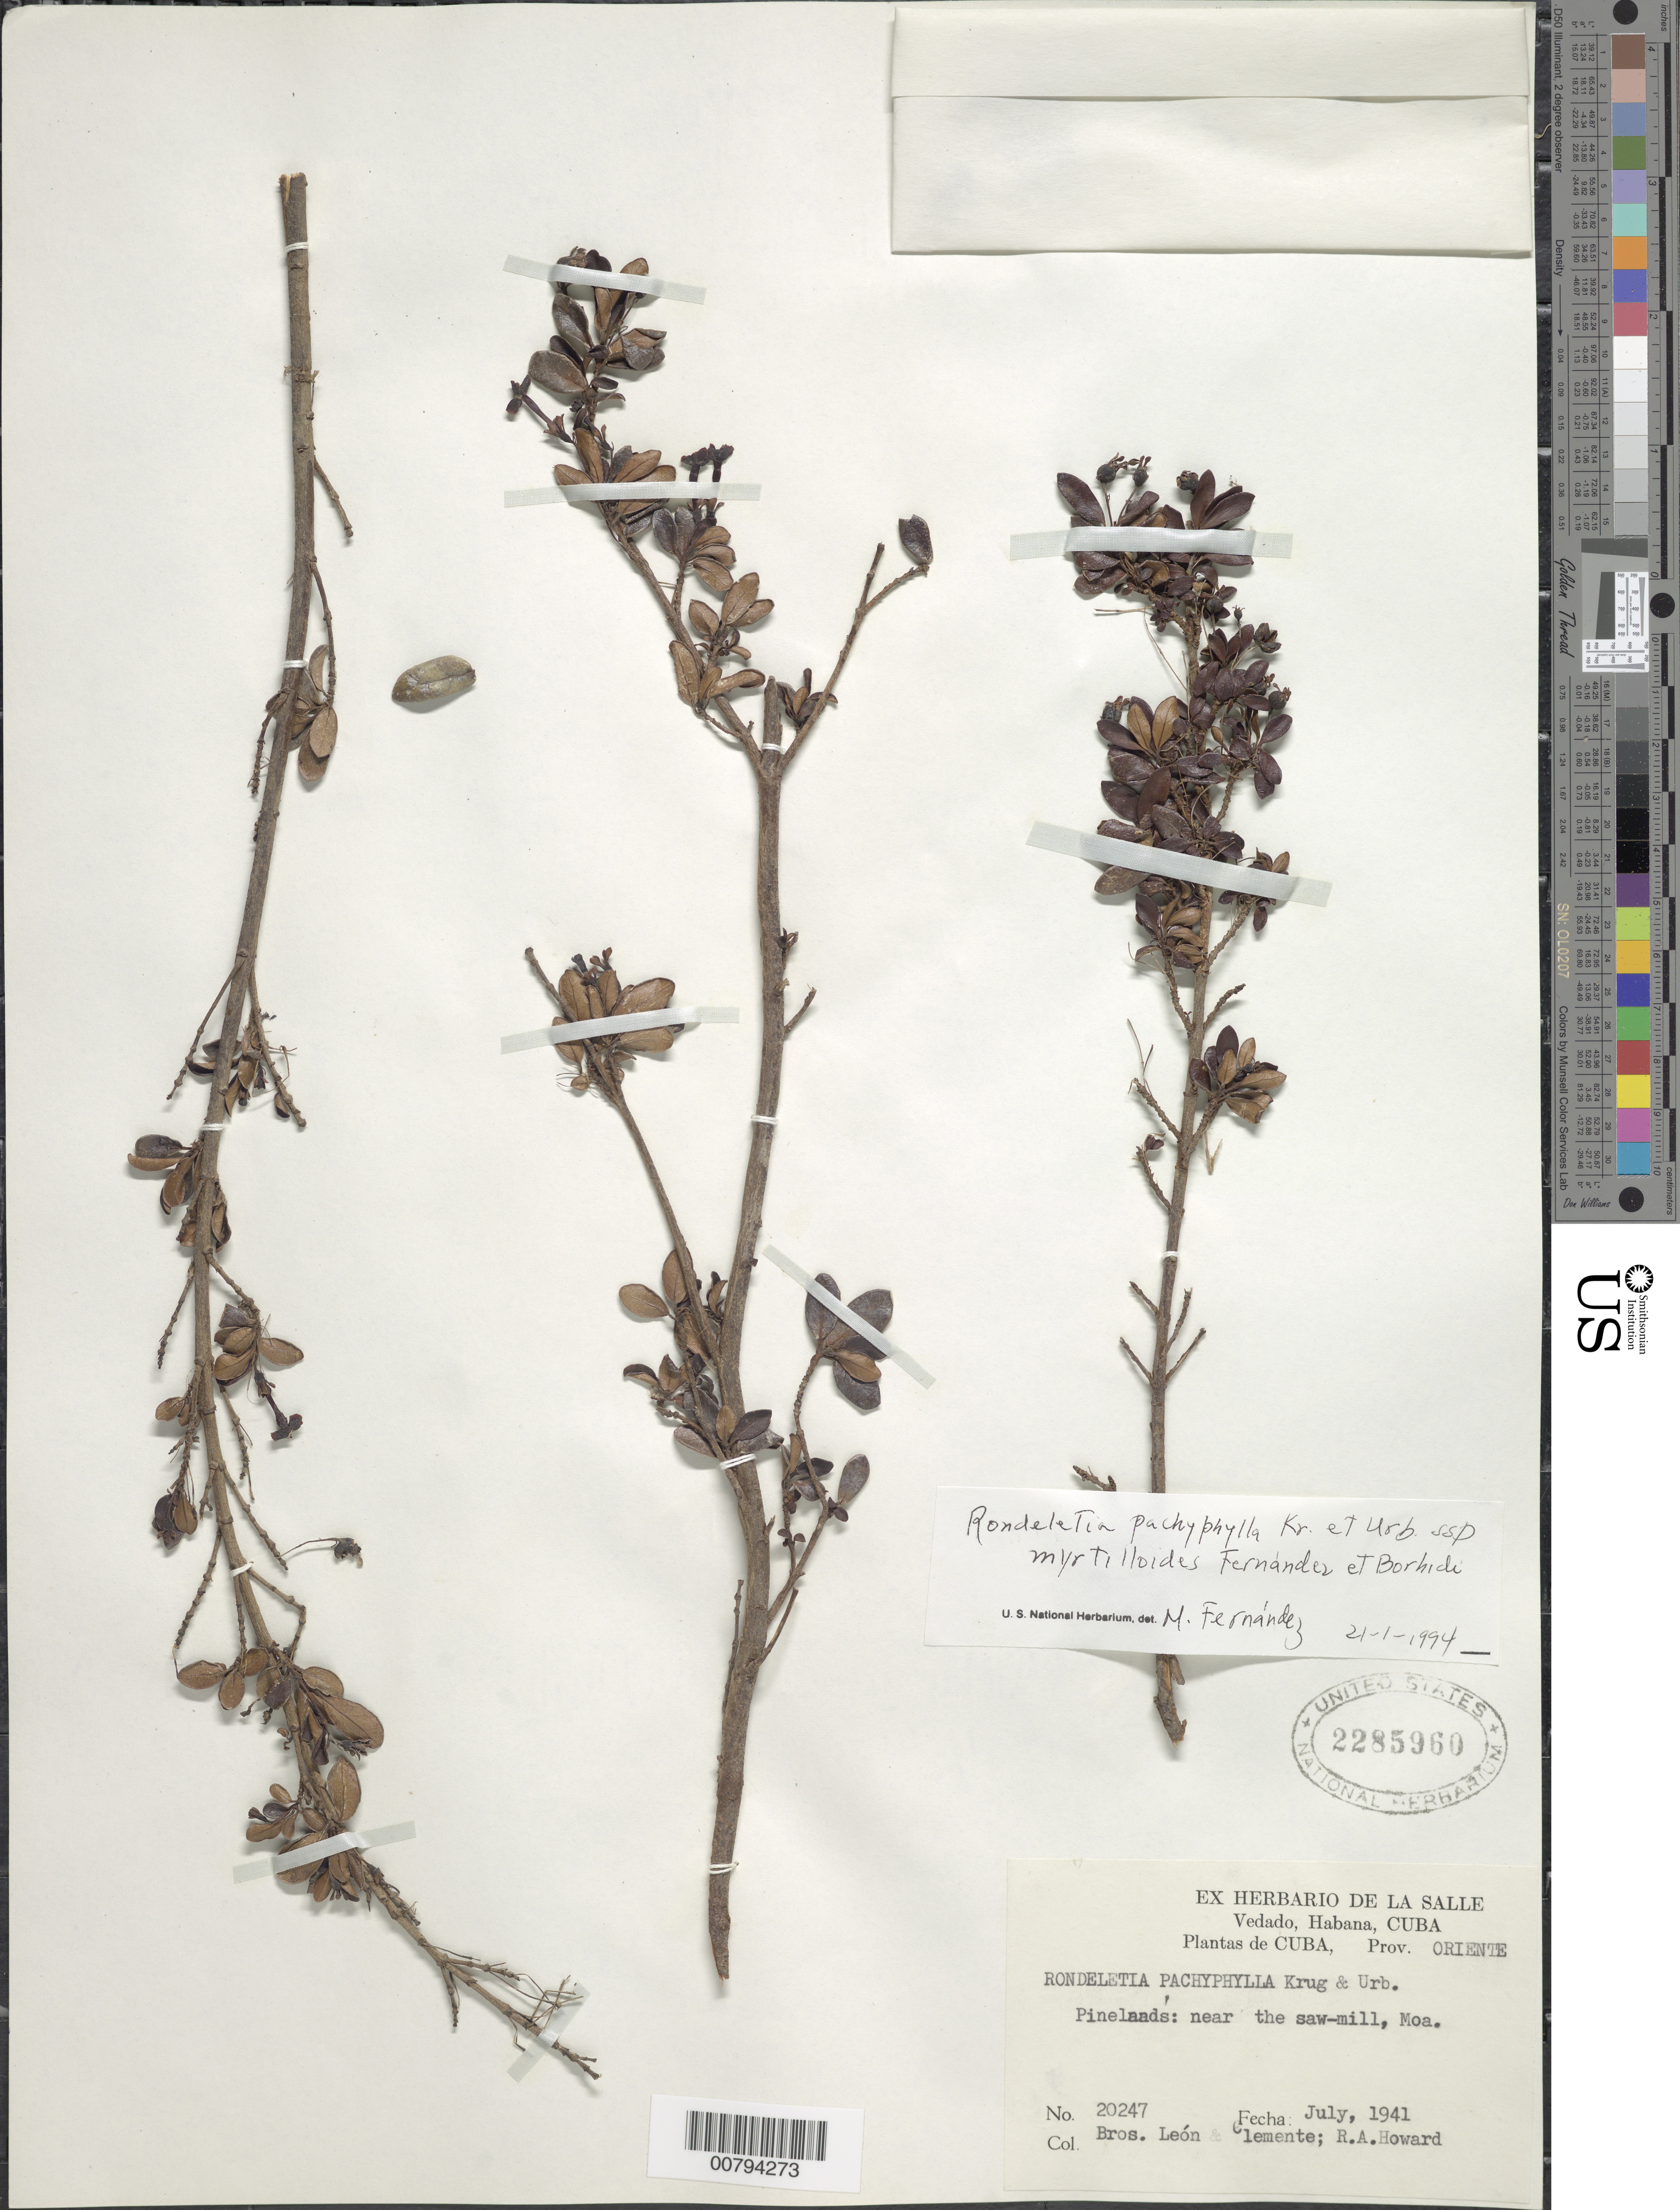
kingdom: Plantae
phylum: Tracheophyta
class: Magnoliopsida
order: Gentianales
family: Rubiaceae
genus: Rondeletia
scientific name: Rondeletia pachyphylla subsp. myrtilloides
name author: Fernández & Borhidi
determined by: Fernandez, M.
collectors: Bro. León, Bro. Clemente & R. A. Howard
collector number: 20247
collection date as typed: Jul 1941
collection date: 1941-07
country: Cuba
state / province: Oriente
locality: Near sawmill, Moa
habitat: Pinelands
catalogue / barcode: US 2285960